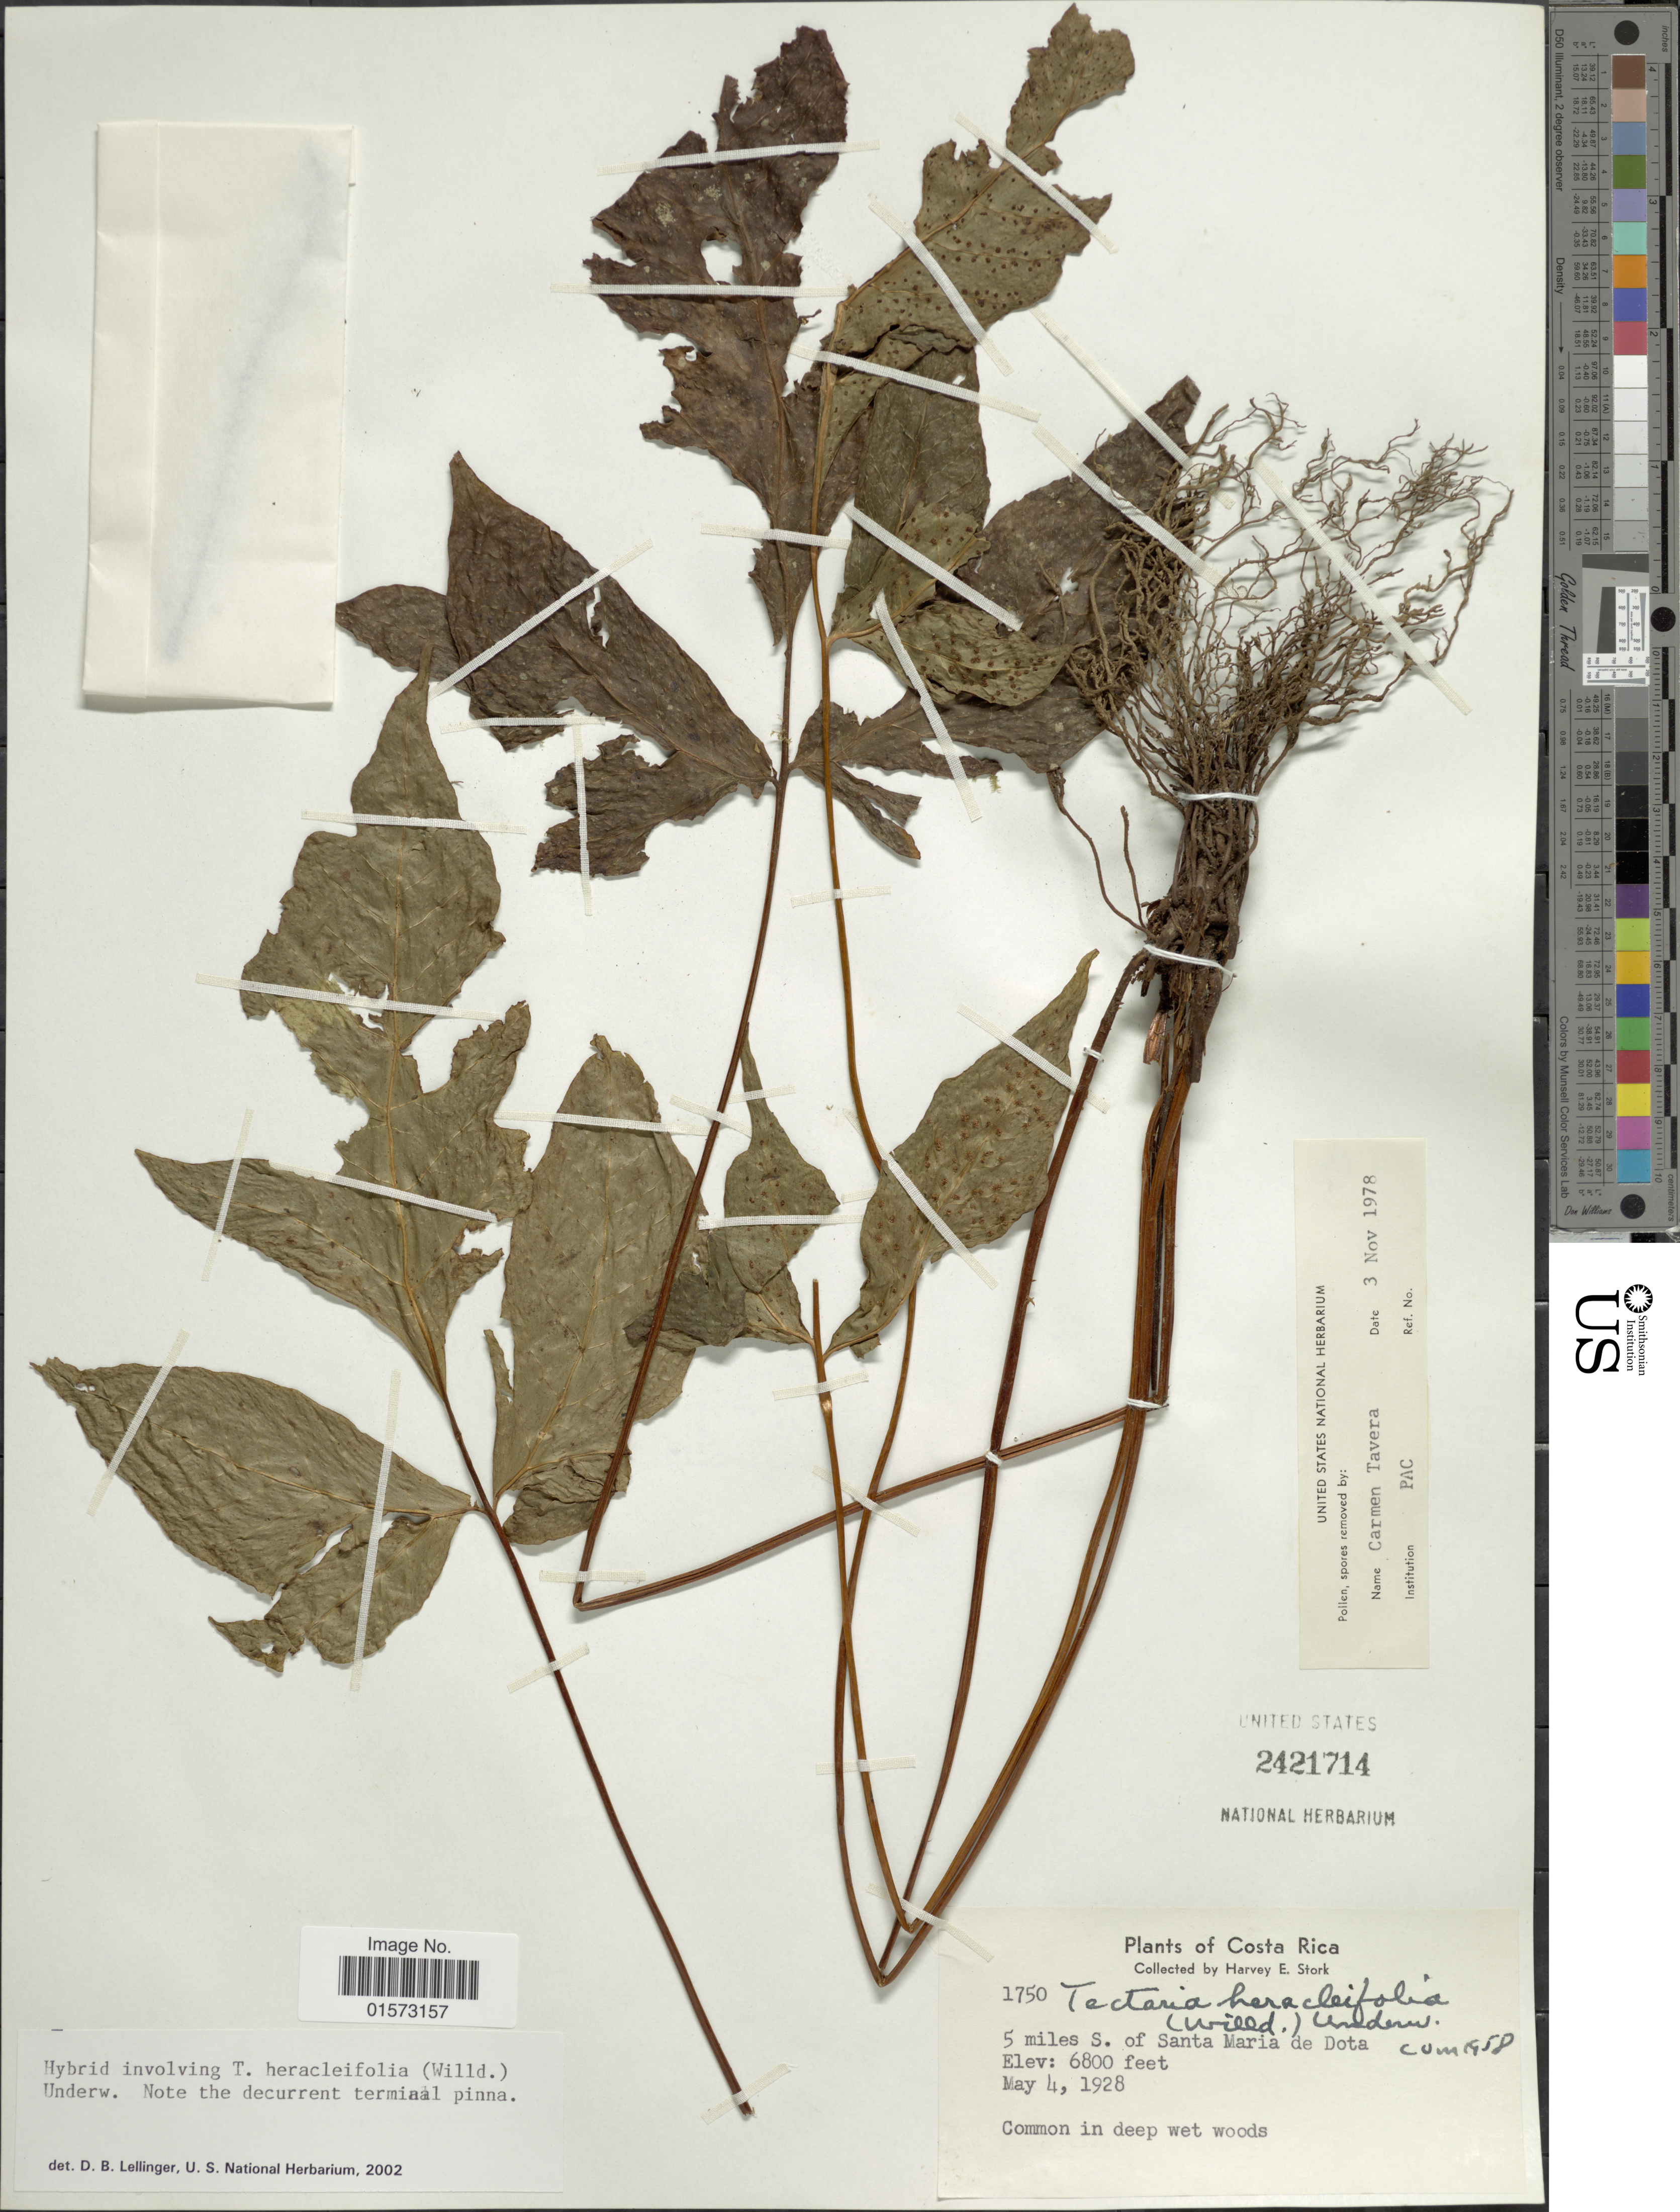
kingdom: Plantae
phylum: Tracheophyta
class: Polypodiopsida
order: Polypodiales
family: Tectariaceae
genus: Tectaria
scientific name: Tectaria heracleifolia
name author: (Willd.) Underw.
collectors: H. E. Stork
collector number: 1750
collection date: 1928-05-04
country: Costa Rica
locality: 5 miles S. of Santa Maria de Dota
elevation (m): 2073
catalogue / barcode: US 2421714